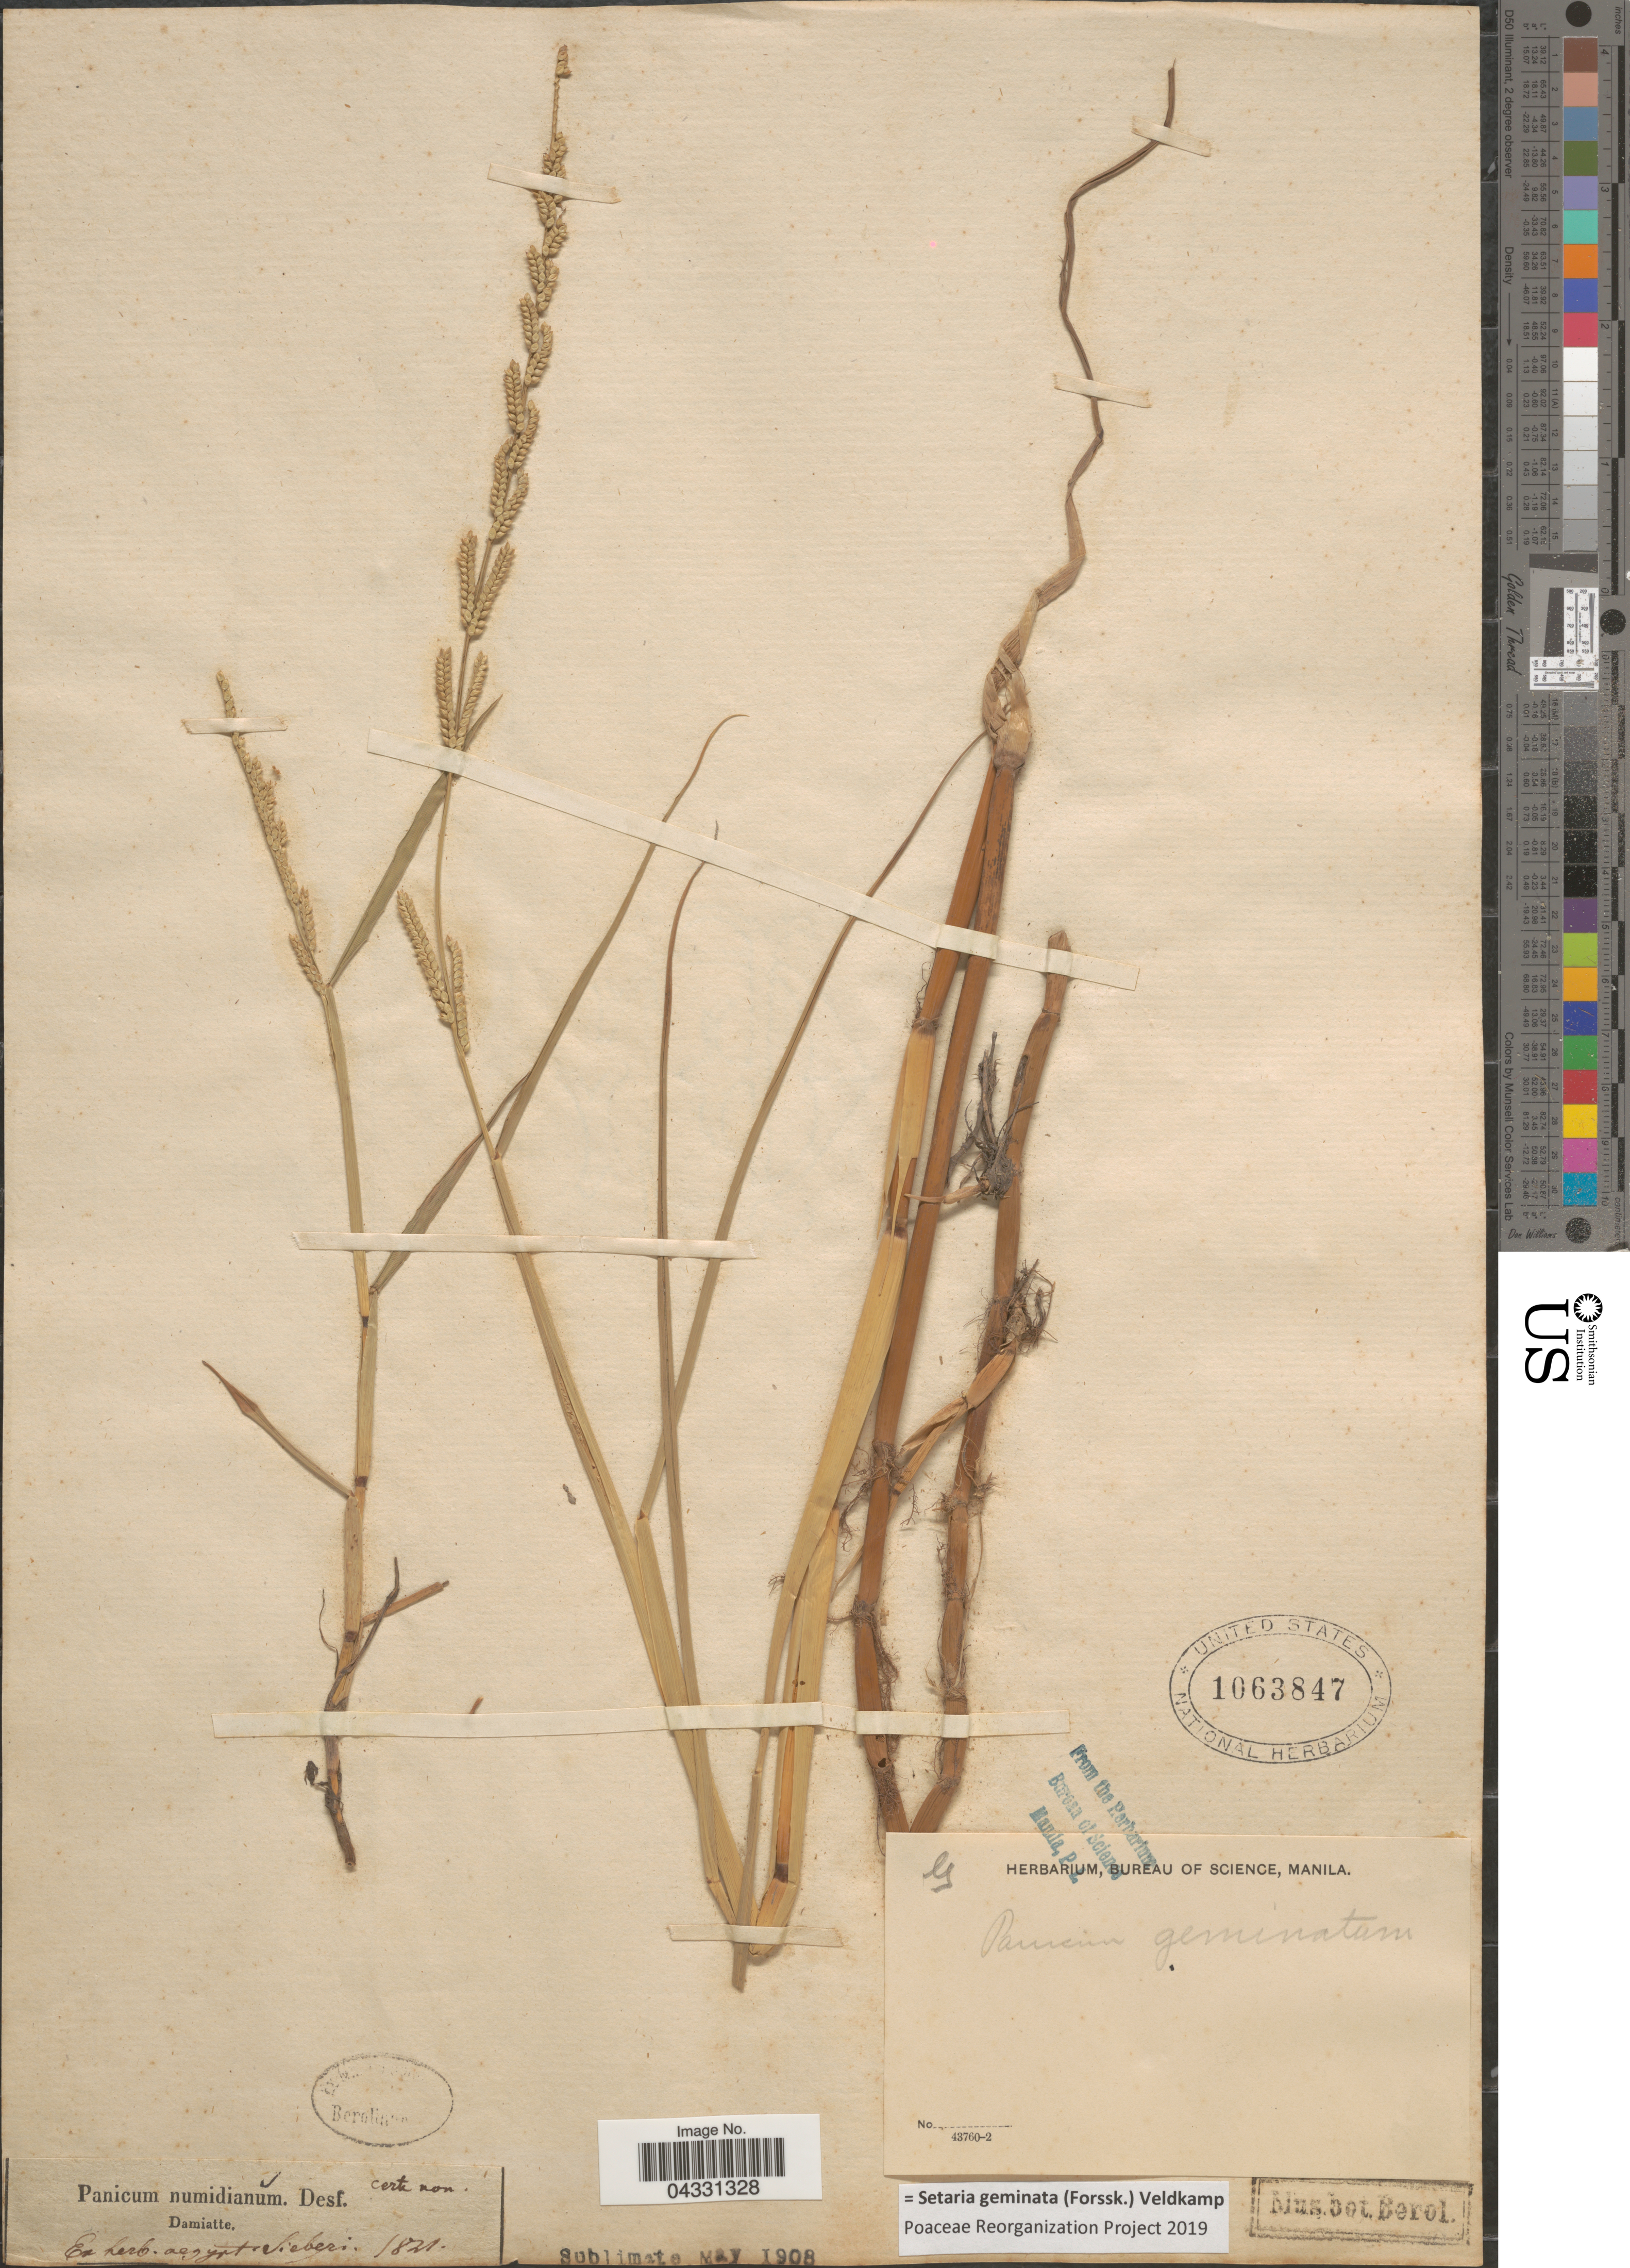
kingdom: Plantae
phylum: Tracheophyta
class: Liliopsida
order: Poales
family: Poaceae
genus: Setaria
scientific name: Setaria geminata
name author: (Forssk.) Veldkamp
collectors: -- Sieber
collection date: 1821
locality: Damiatte.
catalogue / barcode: US 1063847